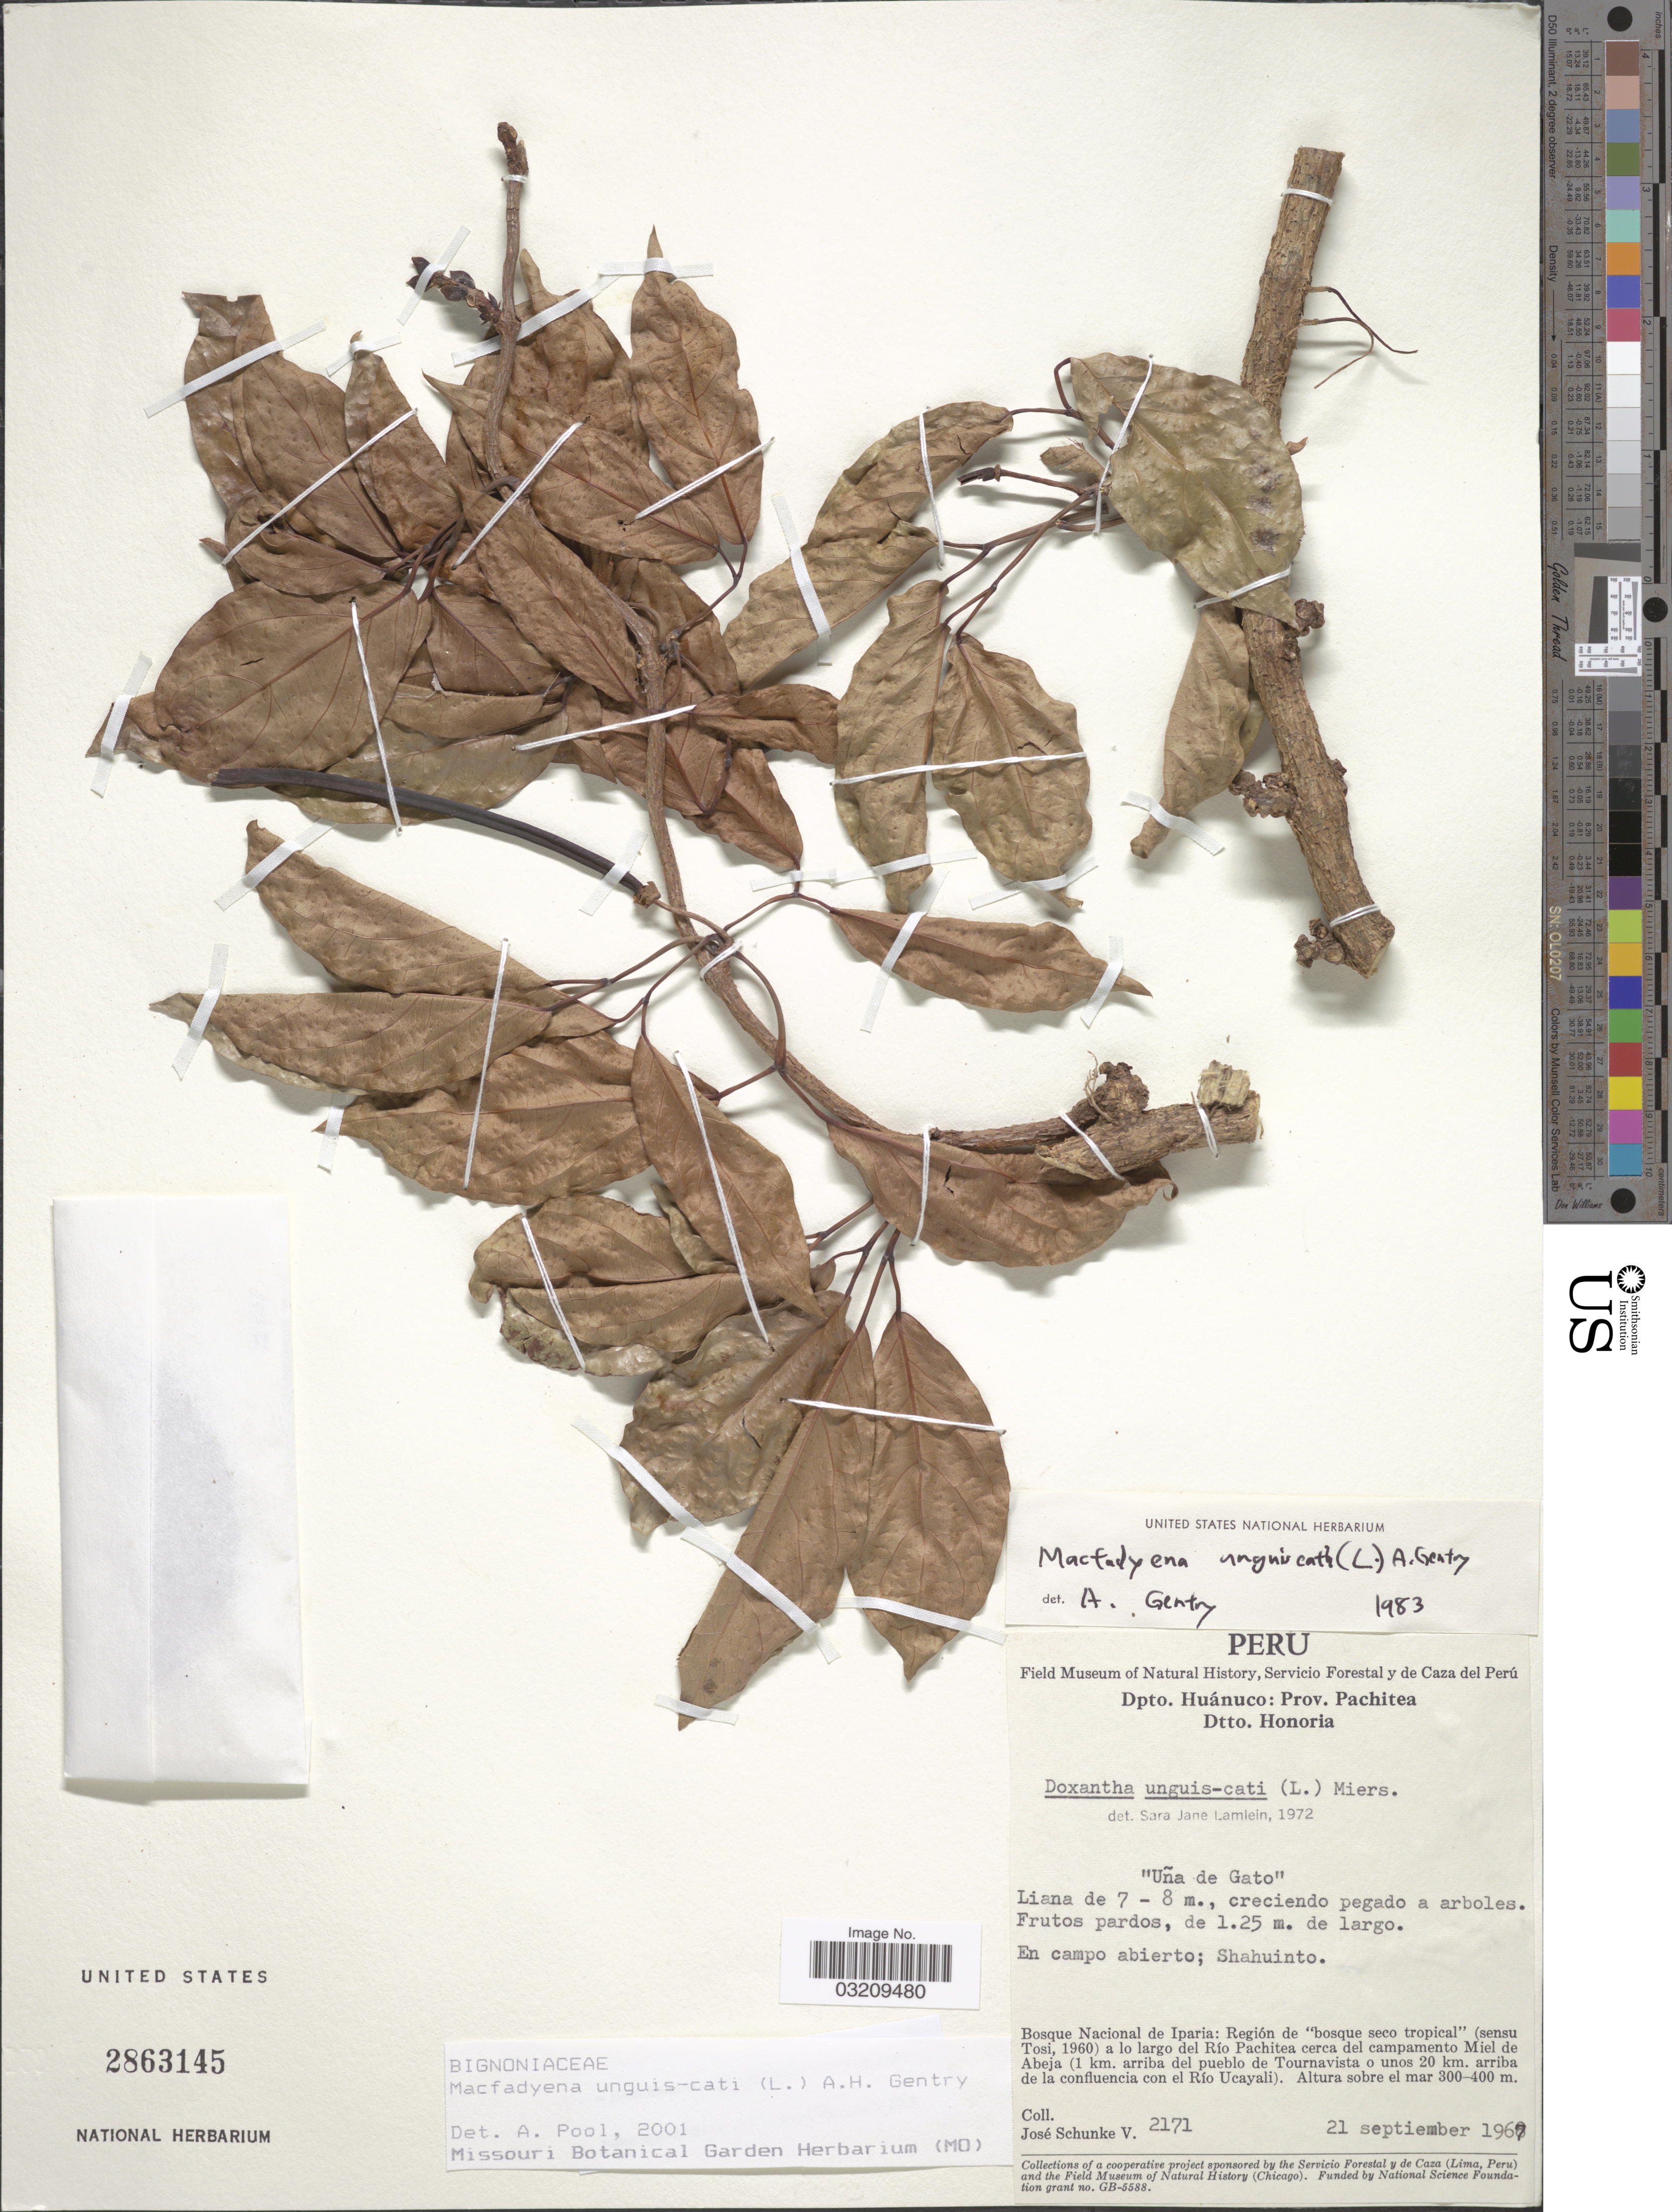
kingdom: Plantae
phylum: Tracheophyta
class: Magnoliopsida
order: Lamiales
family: Bignoniaceae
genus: Dolichandra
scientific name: Dolichandra unguis-cati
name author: (L.) L.G. Lohmann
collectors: J. Schunke Vigo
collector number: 2171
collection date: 1967-09-21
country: Peru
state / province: Huánuco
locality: Dpto. Huánuco: Prov. Pachitea. Dtto. Honoria. Bosque Nacional de Iparia: Región de "bosque seco tropical" (sensu Tosi, 1960) a lo largo del Río Pachitea cerca del campamento Miel de Abeja (1 km. arriba del pueblo de Tournavista o unos 20 km. arriba de la confluencia con el Río Ucayali).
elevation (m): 300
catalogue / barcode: US 2863145